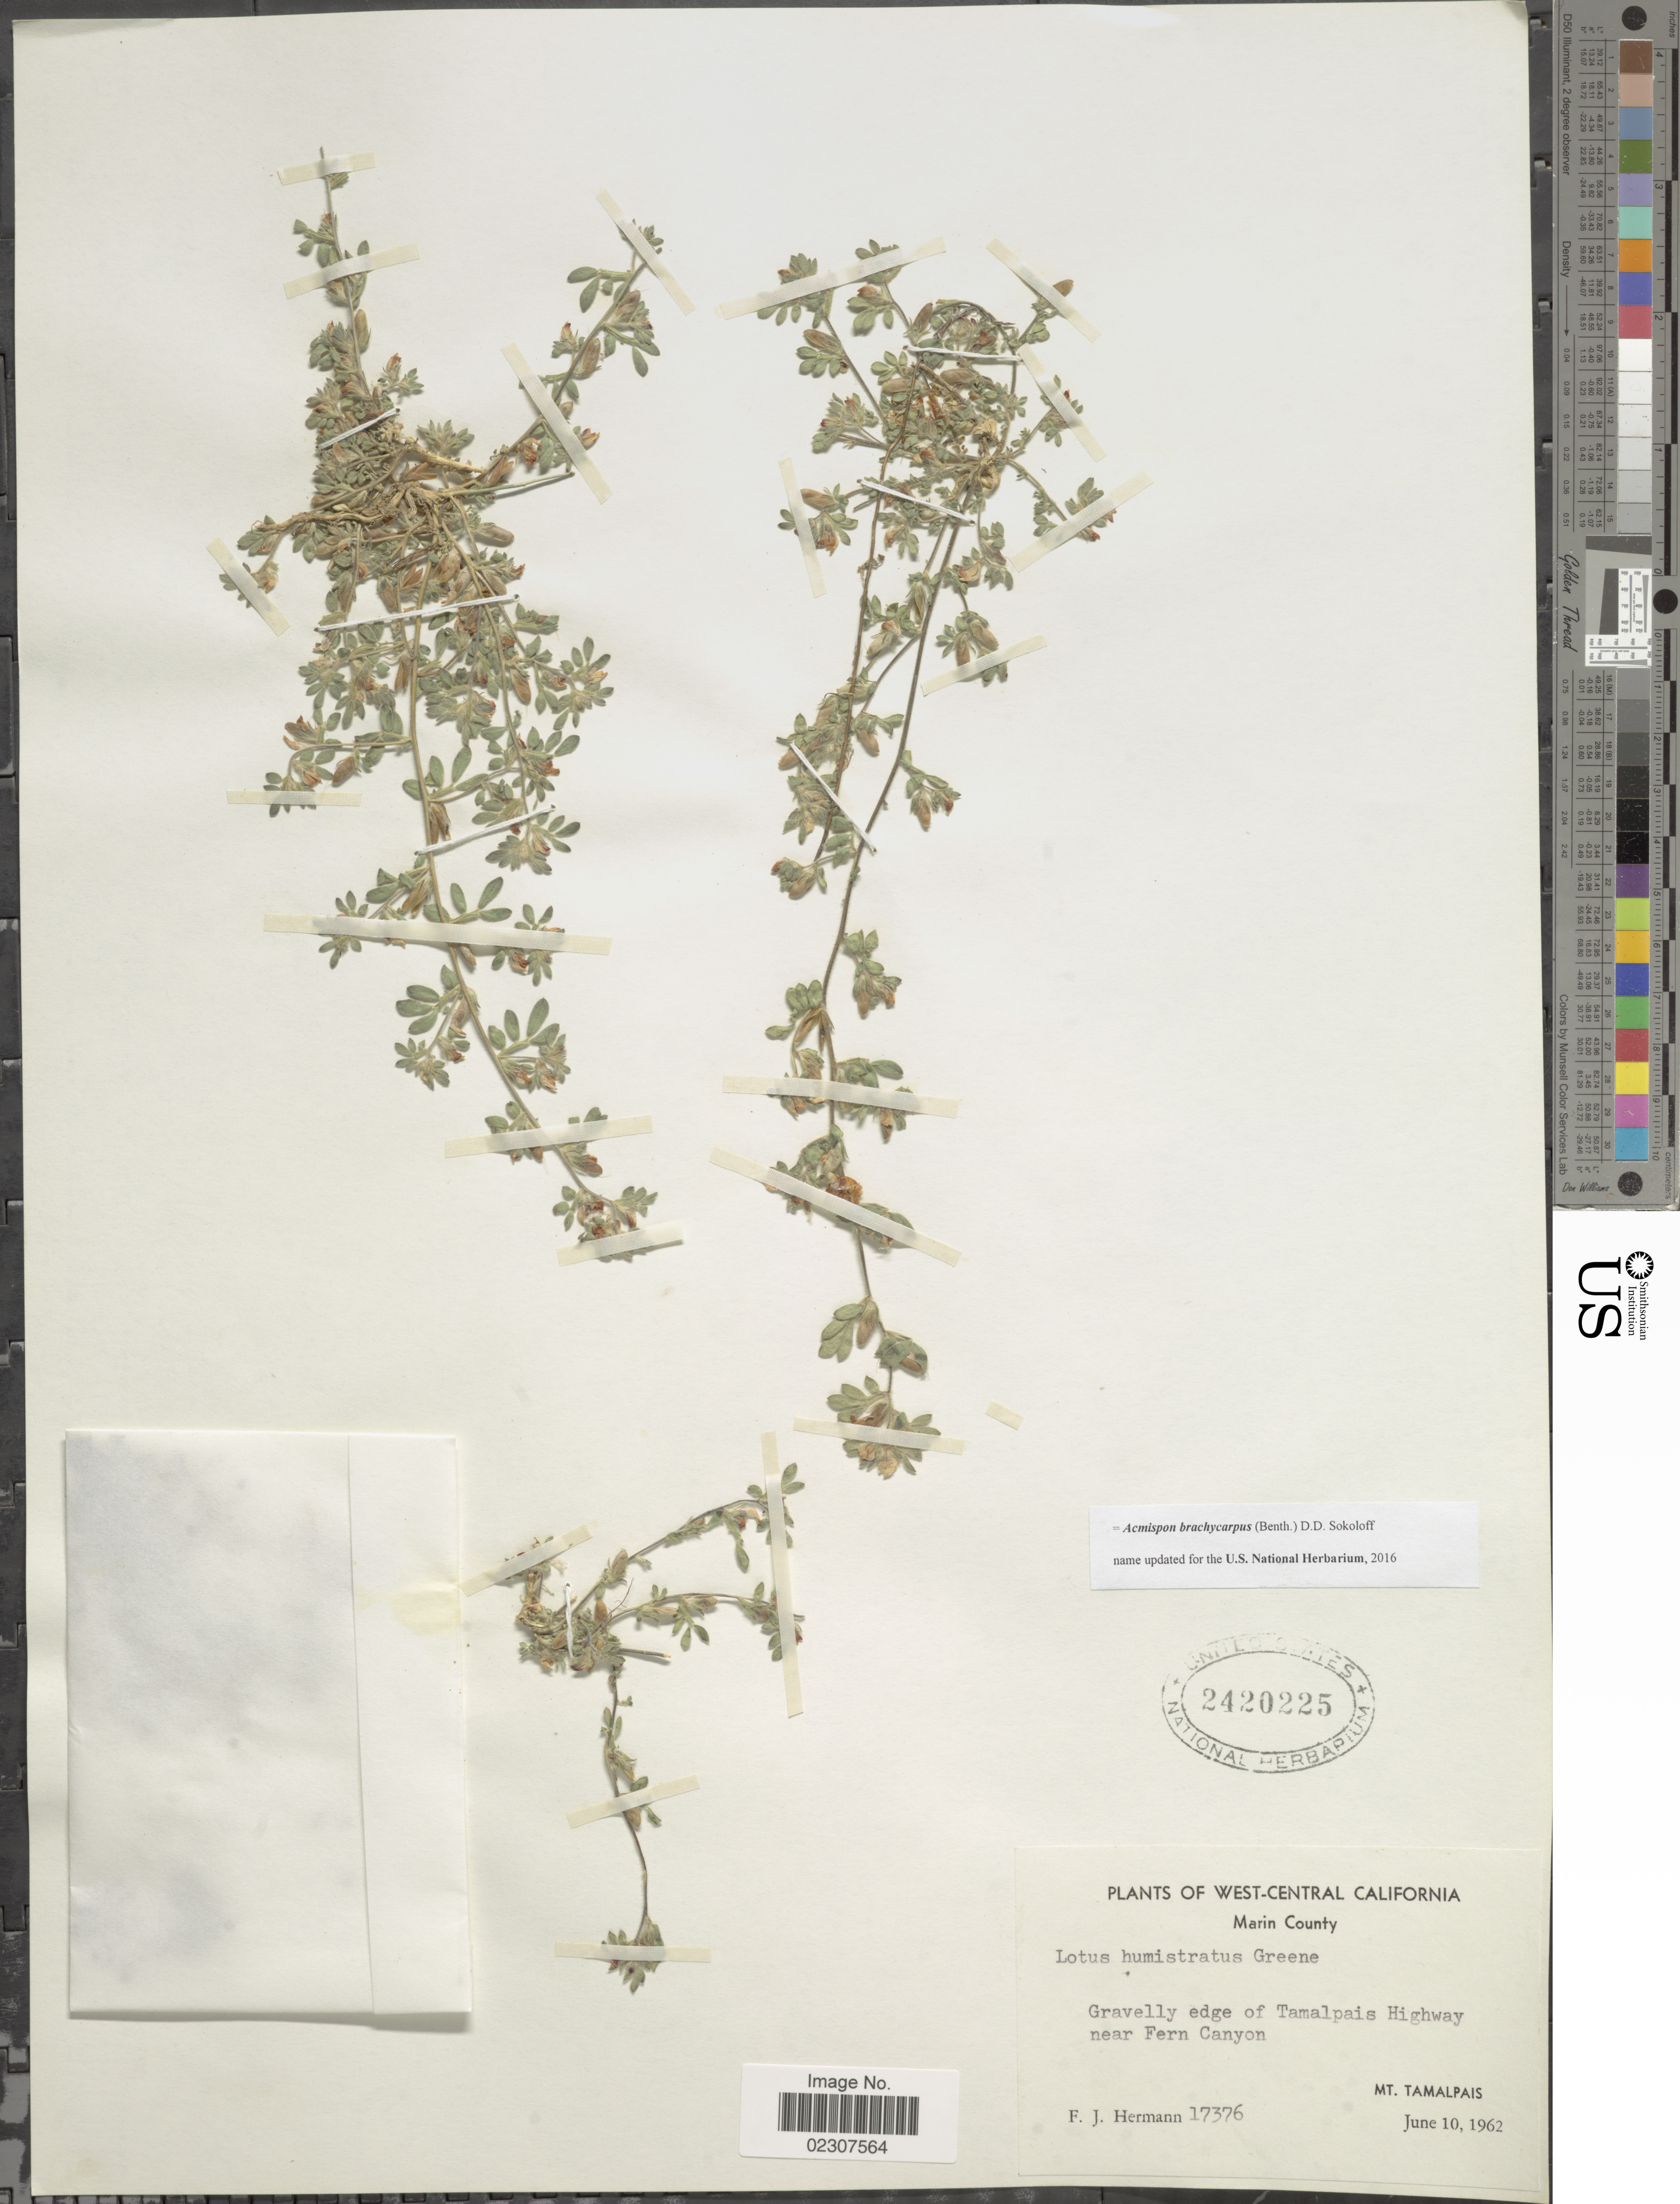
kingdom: Plantae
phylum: Tracheophyta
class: Magnoliopsida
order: Fabales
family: Fabaceae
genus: Acmispon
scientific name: Acmispon brachycarpus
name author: (Benth.) D.D. Sokoloff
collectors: F. J. Hermann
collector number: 17376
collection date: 1962-06-10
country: United States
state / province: California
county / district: Marin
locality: West-Central California, Marin County, Gravelly edge of Tamalpais Highway near Fern Canyon, Mt Tamalpais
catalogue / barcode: US 2420225